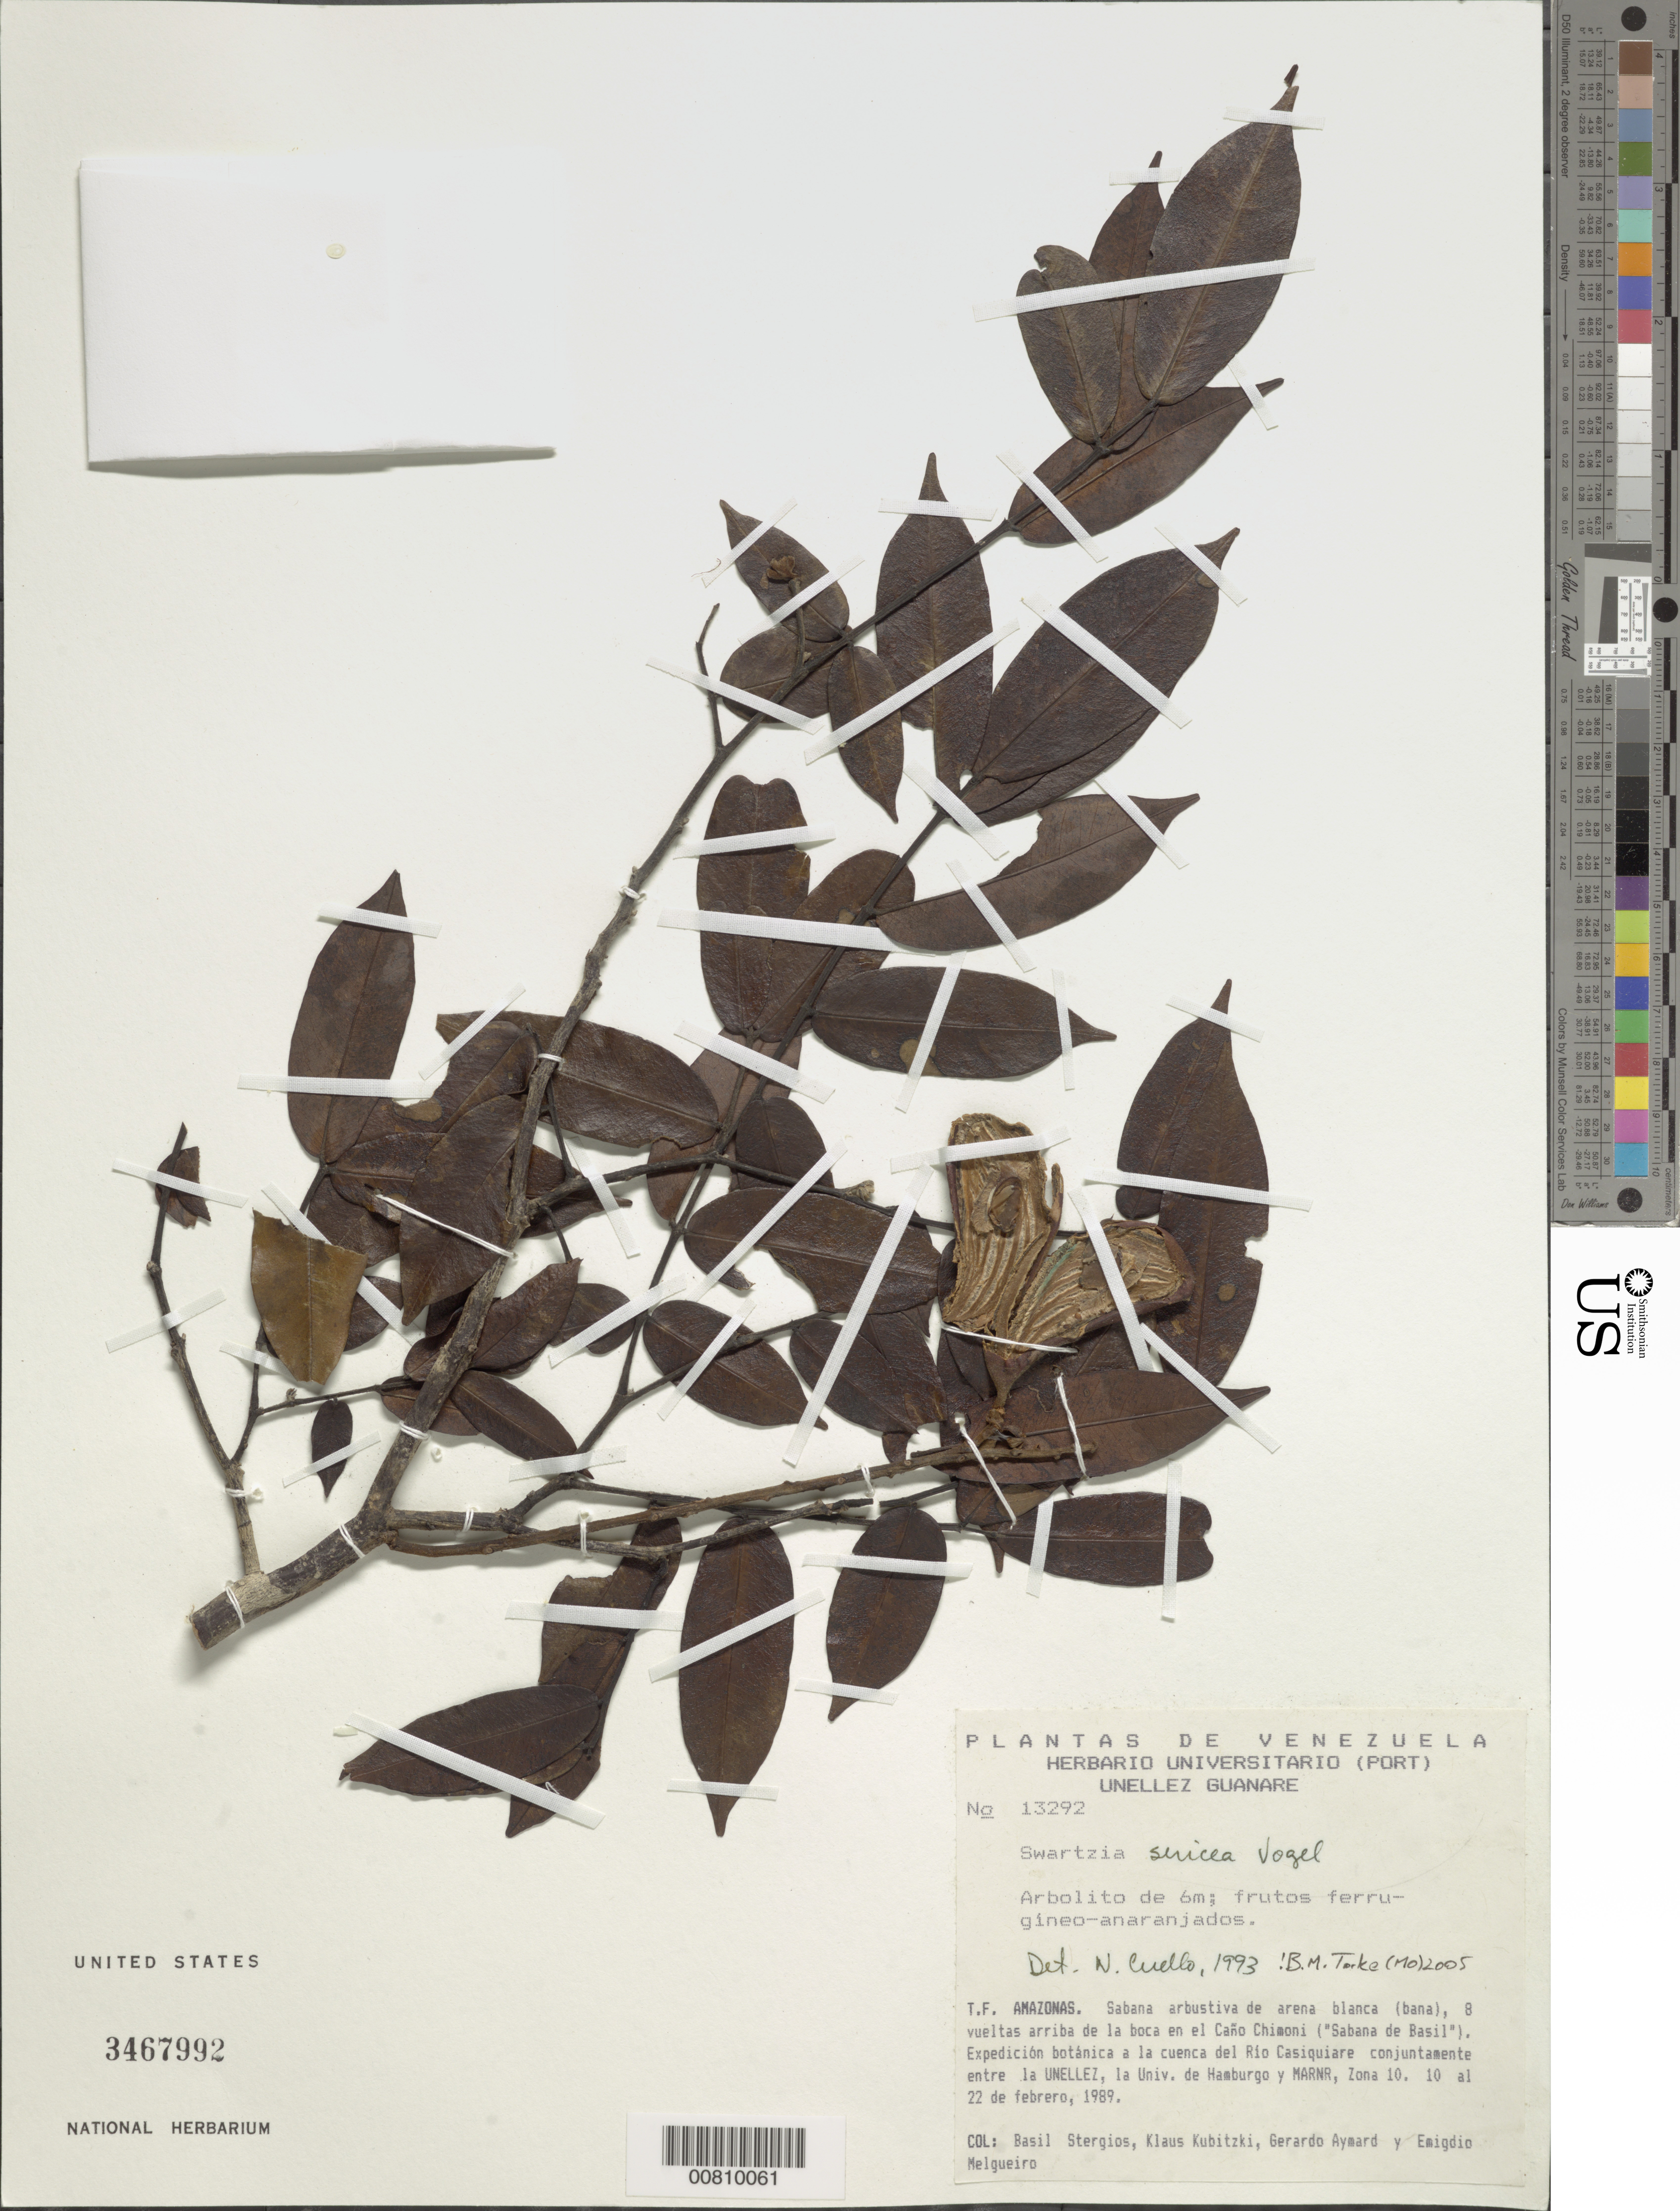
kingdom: Plantae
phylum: Tracheophyta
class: Magnoliopsida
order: Fabales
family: Fabaceae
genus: Swartzia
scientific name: Swartzia sericea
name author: Vogel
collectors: B. G. Stergios, G. A. Aymard, K. Kubitzki & E. Melgueiro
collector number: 13292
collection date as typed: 10 Feb 1989 to 22 Feb 1989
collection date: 1989-02-10/1989-02-22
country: Venezuela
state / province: Amazonas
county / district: Río Negro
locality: Río Negro, entre San Carlos de río Negro y la boca del Río Casiquiare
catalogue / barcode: US 3467992